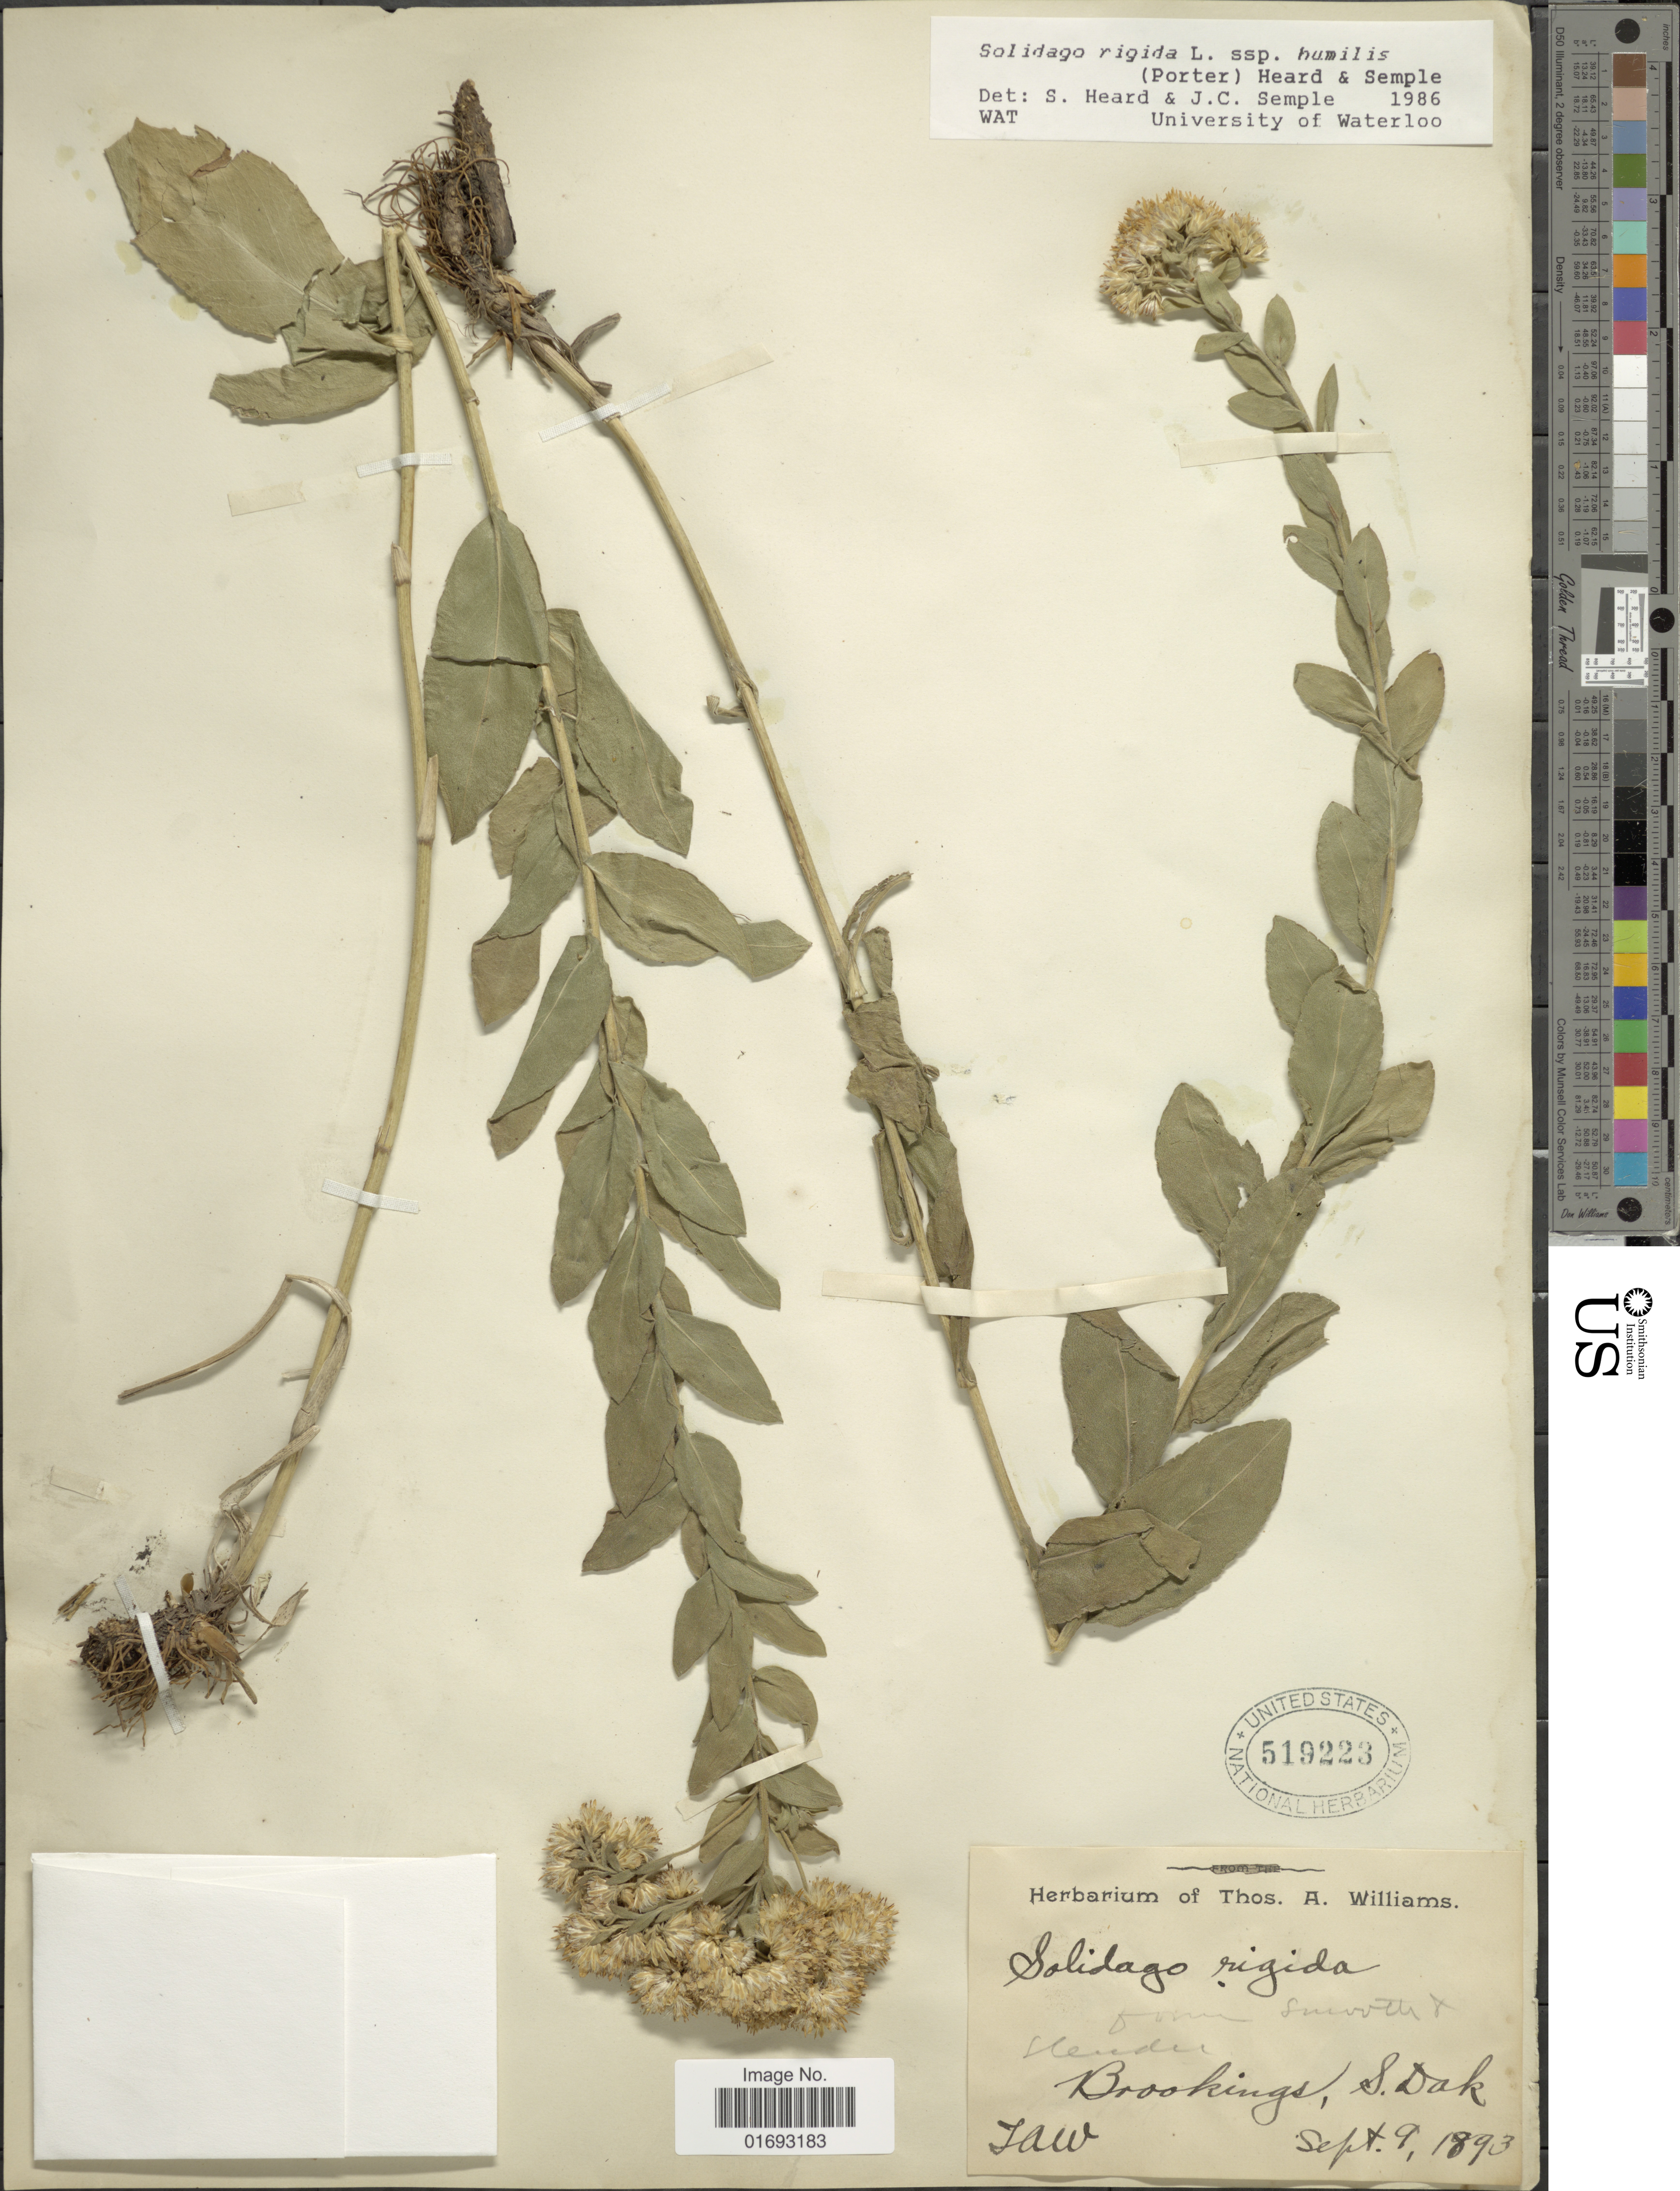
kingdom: Plantae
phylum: Tracheophyta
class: Magnoliopsida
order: Asterales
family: Asteraceae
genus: Oligoneuron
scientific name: Oligoneuron rigidum var. humile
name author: (Porter) G.L. Nesom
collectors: T. A. Williams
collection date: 1893-09-09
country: United States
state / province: South Dakota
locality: Brookings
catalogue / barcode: US 519223